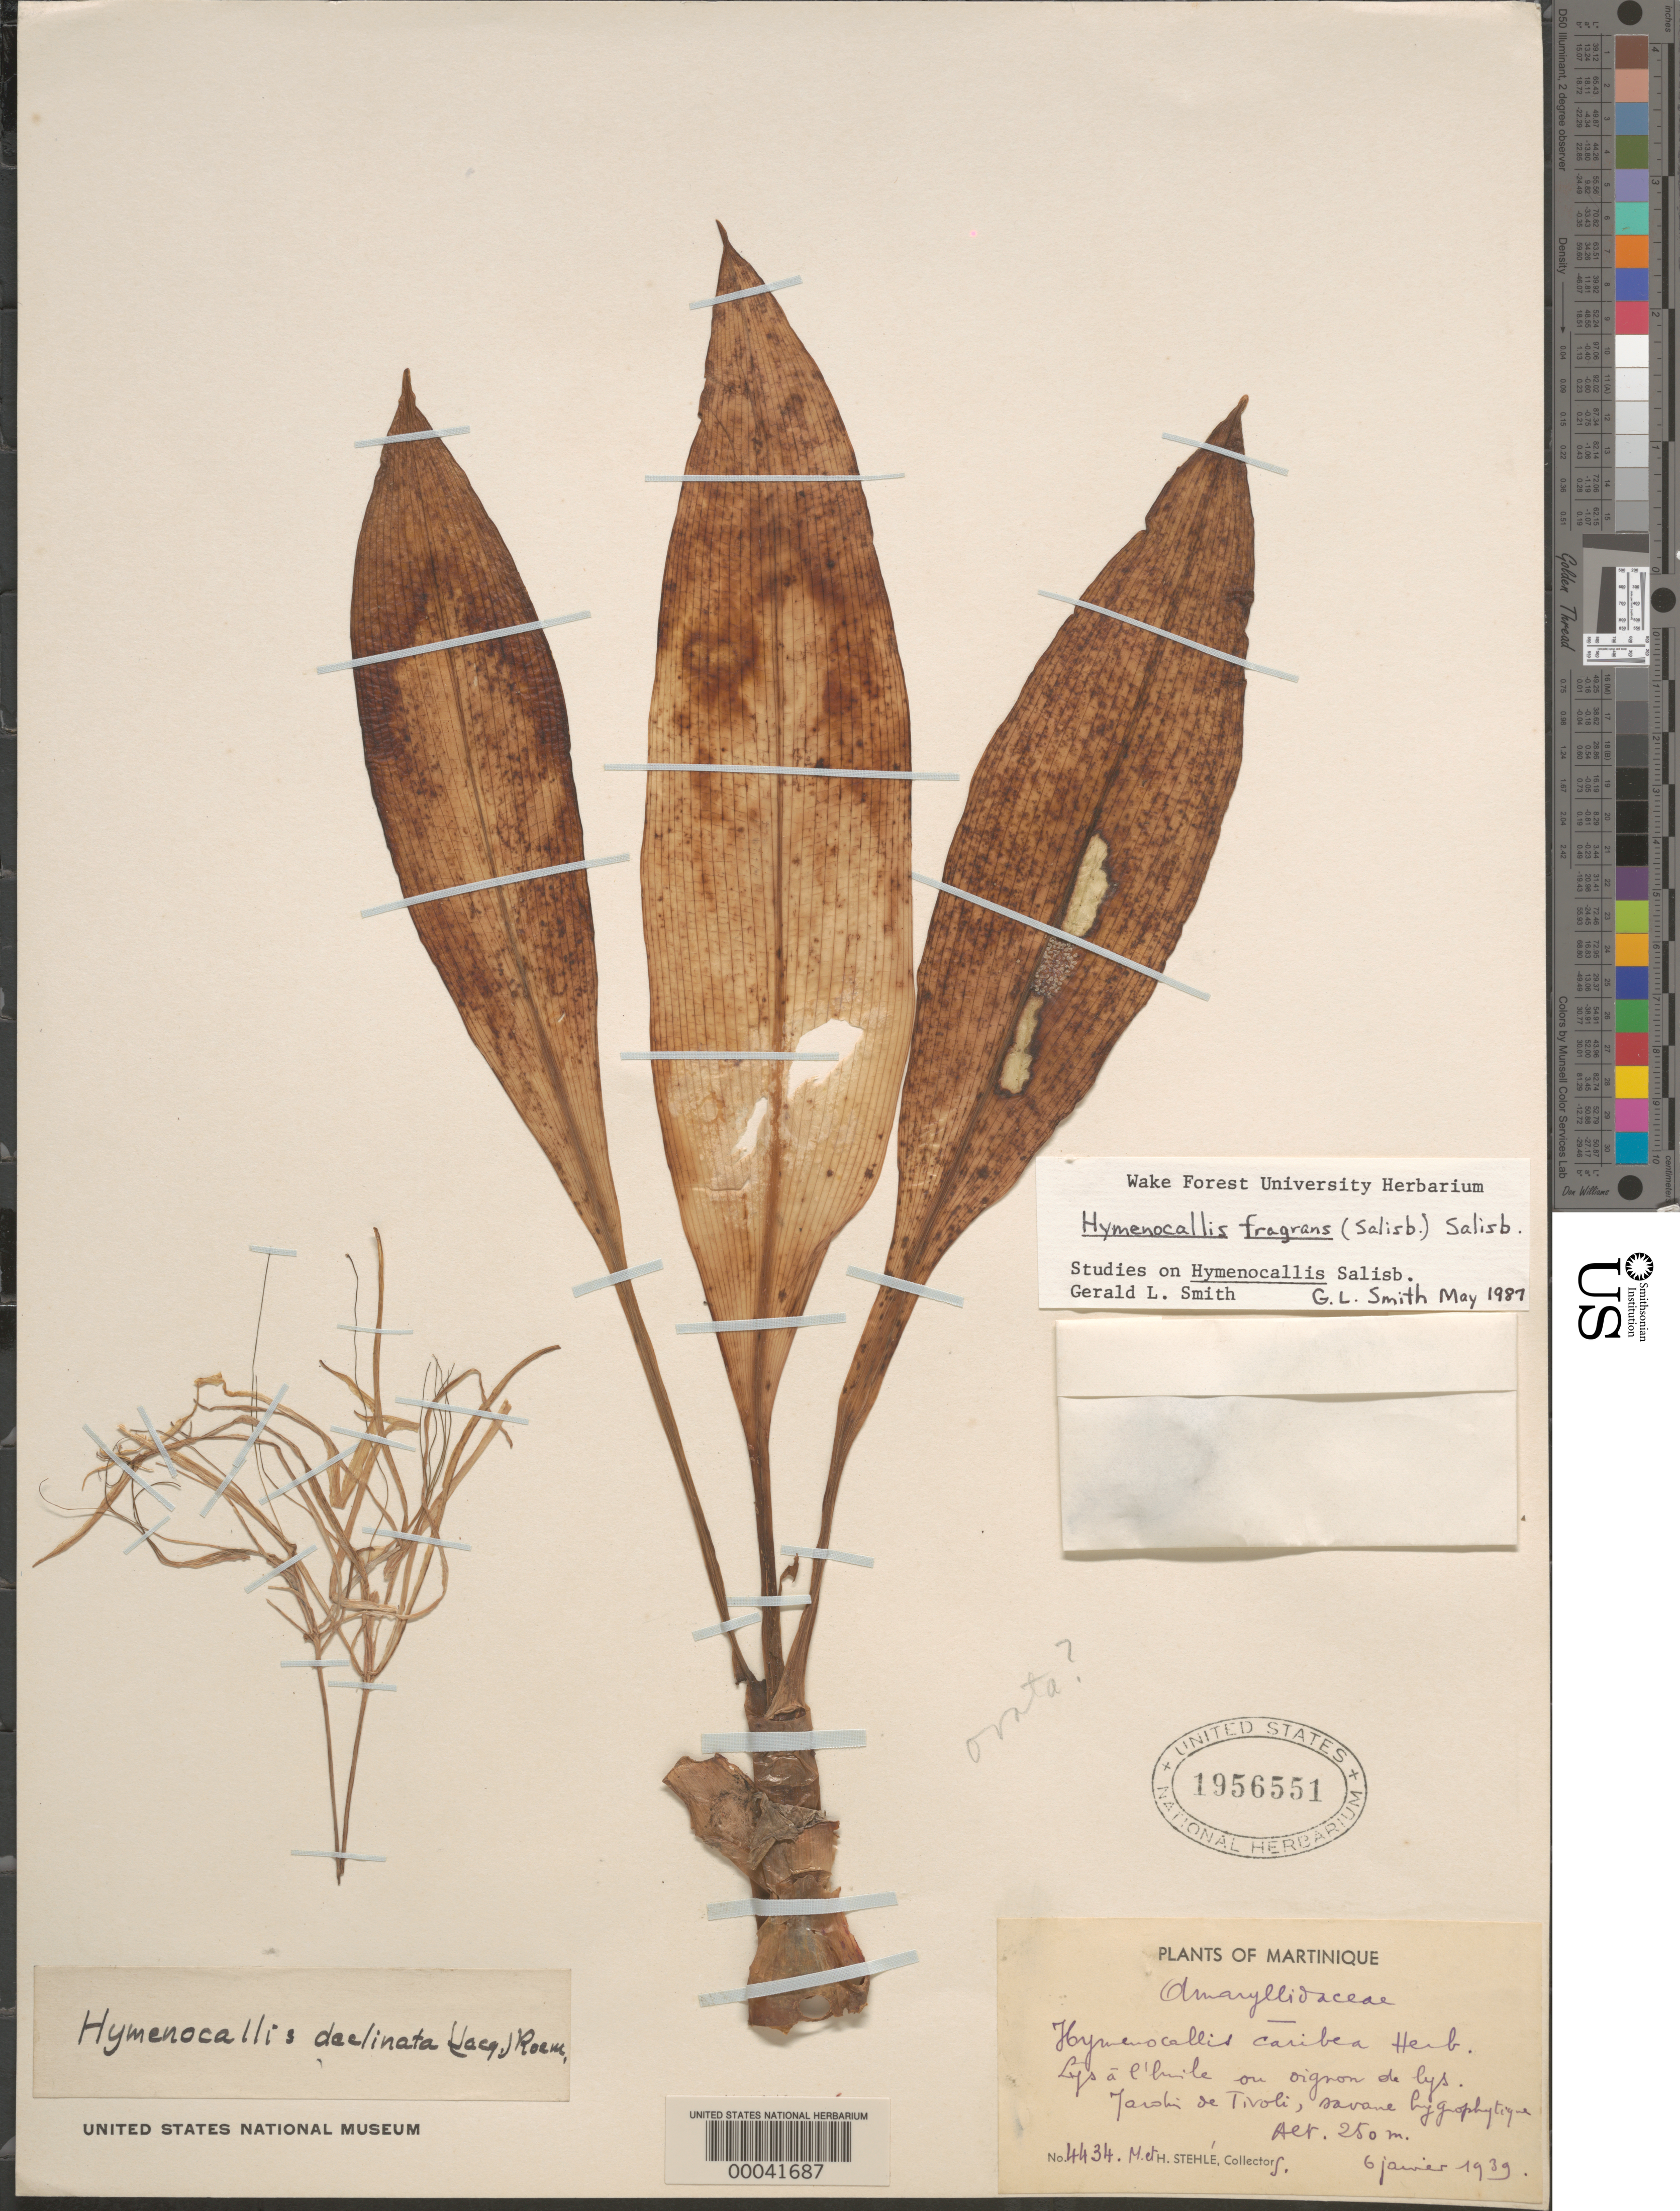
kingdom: Plantae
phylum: Tracheophyta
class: Liliopsida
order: Asparagales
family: Amaryllidaceae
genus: Hymenocallis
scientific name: Hymenocallis fragrans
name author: (Salisb.) Salisb.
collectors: M. Stehlé & H. Stehlé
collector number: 4434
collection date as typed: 06 Jan 1939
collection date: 1939-01-06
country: Martinique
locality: Tivoli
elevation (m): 250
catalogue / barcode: US 1956551